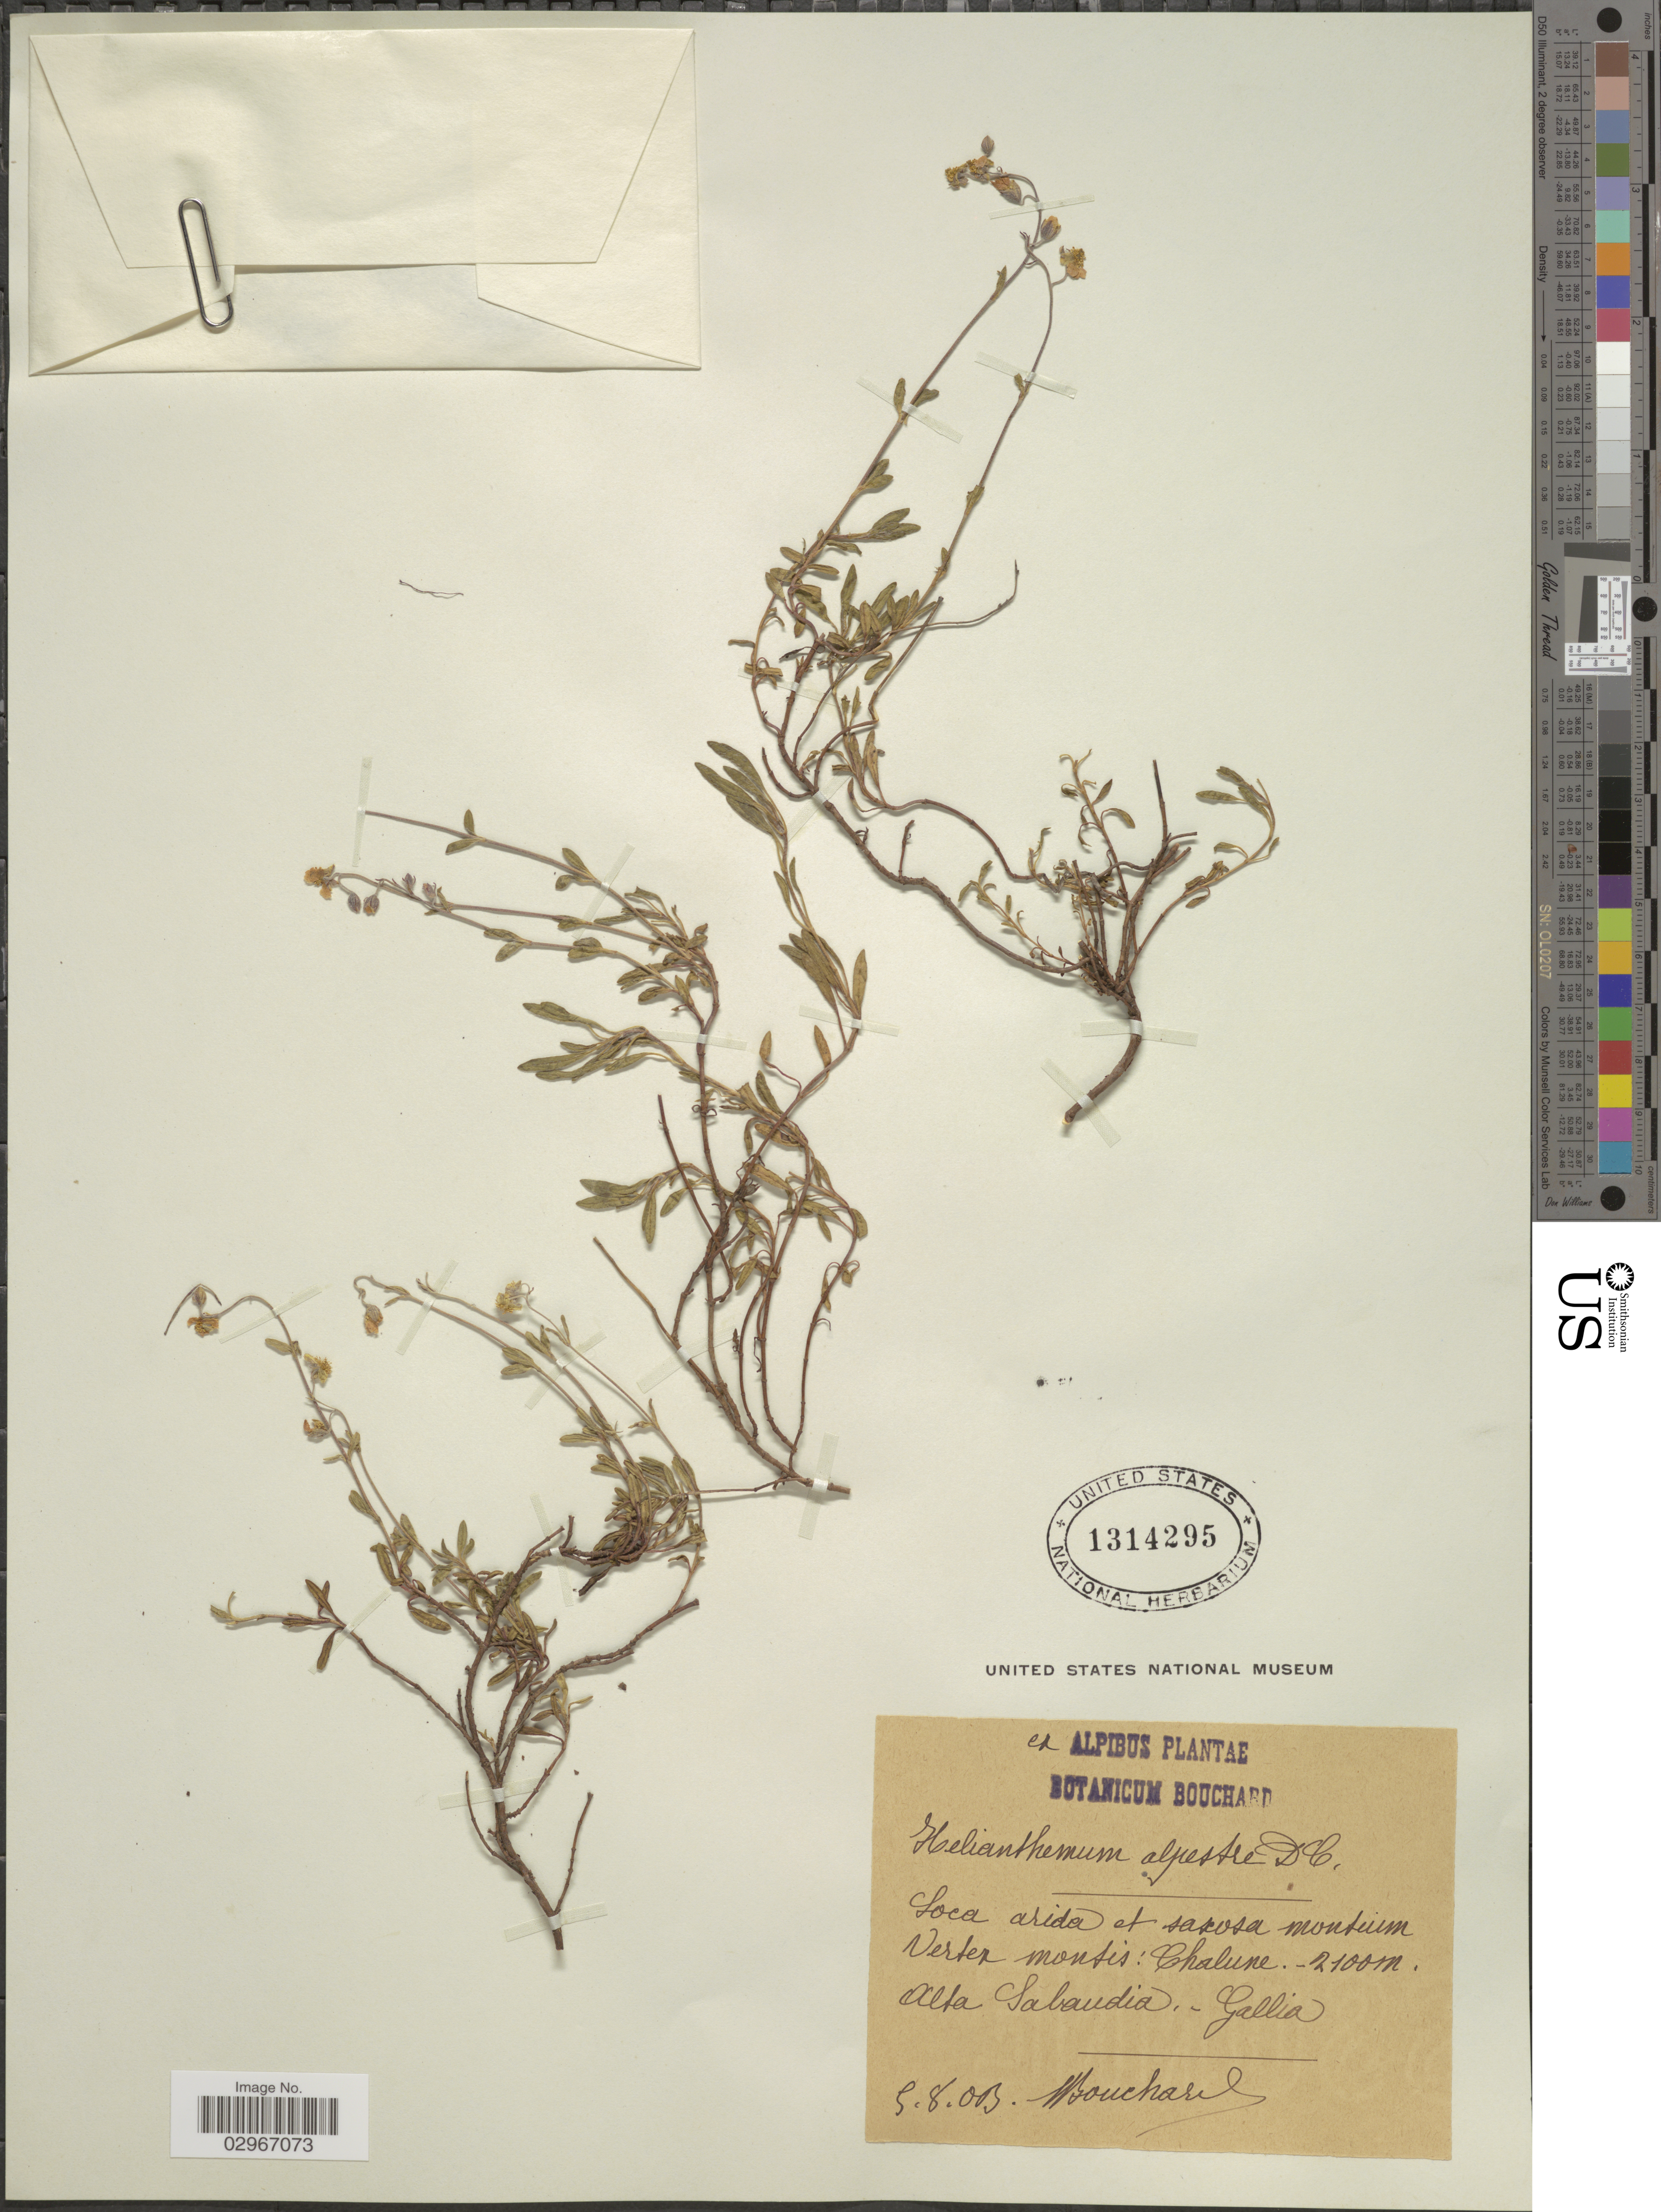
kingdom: Plantae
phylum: Tracheophyta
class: Magnoliopsida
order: Malvales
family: Cistaceae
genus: Helianthemum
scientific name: Helianthemum alpestre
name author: (Jacq.) DC.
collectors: -. Bouchard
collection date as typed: Transcribed d/m/y: 5/8/3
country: France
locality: Loca arida et sarosa montium Verter montis: Chalune. Alta Sabandia - Gallia.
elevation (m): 2100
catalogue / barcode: US 1314295